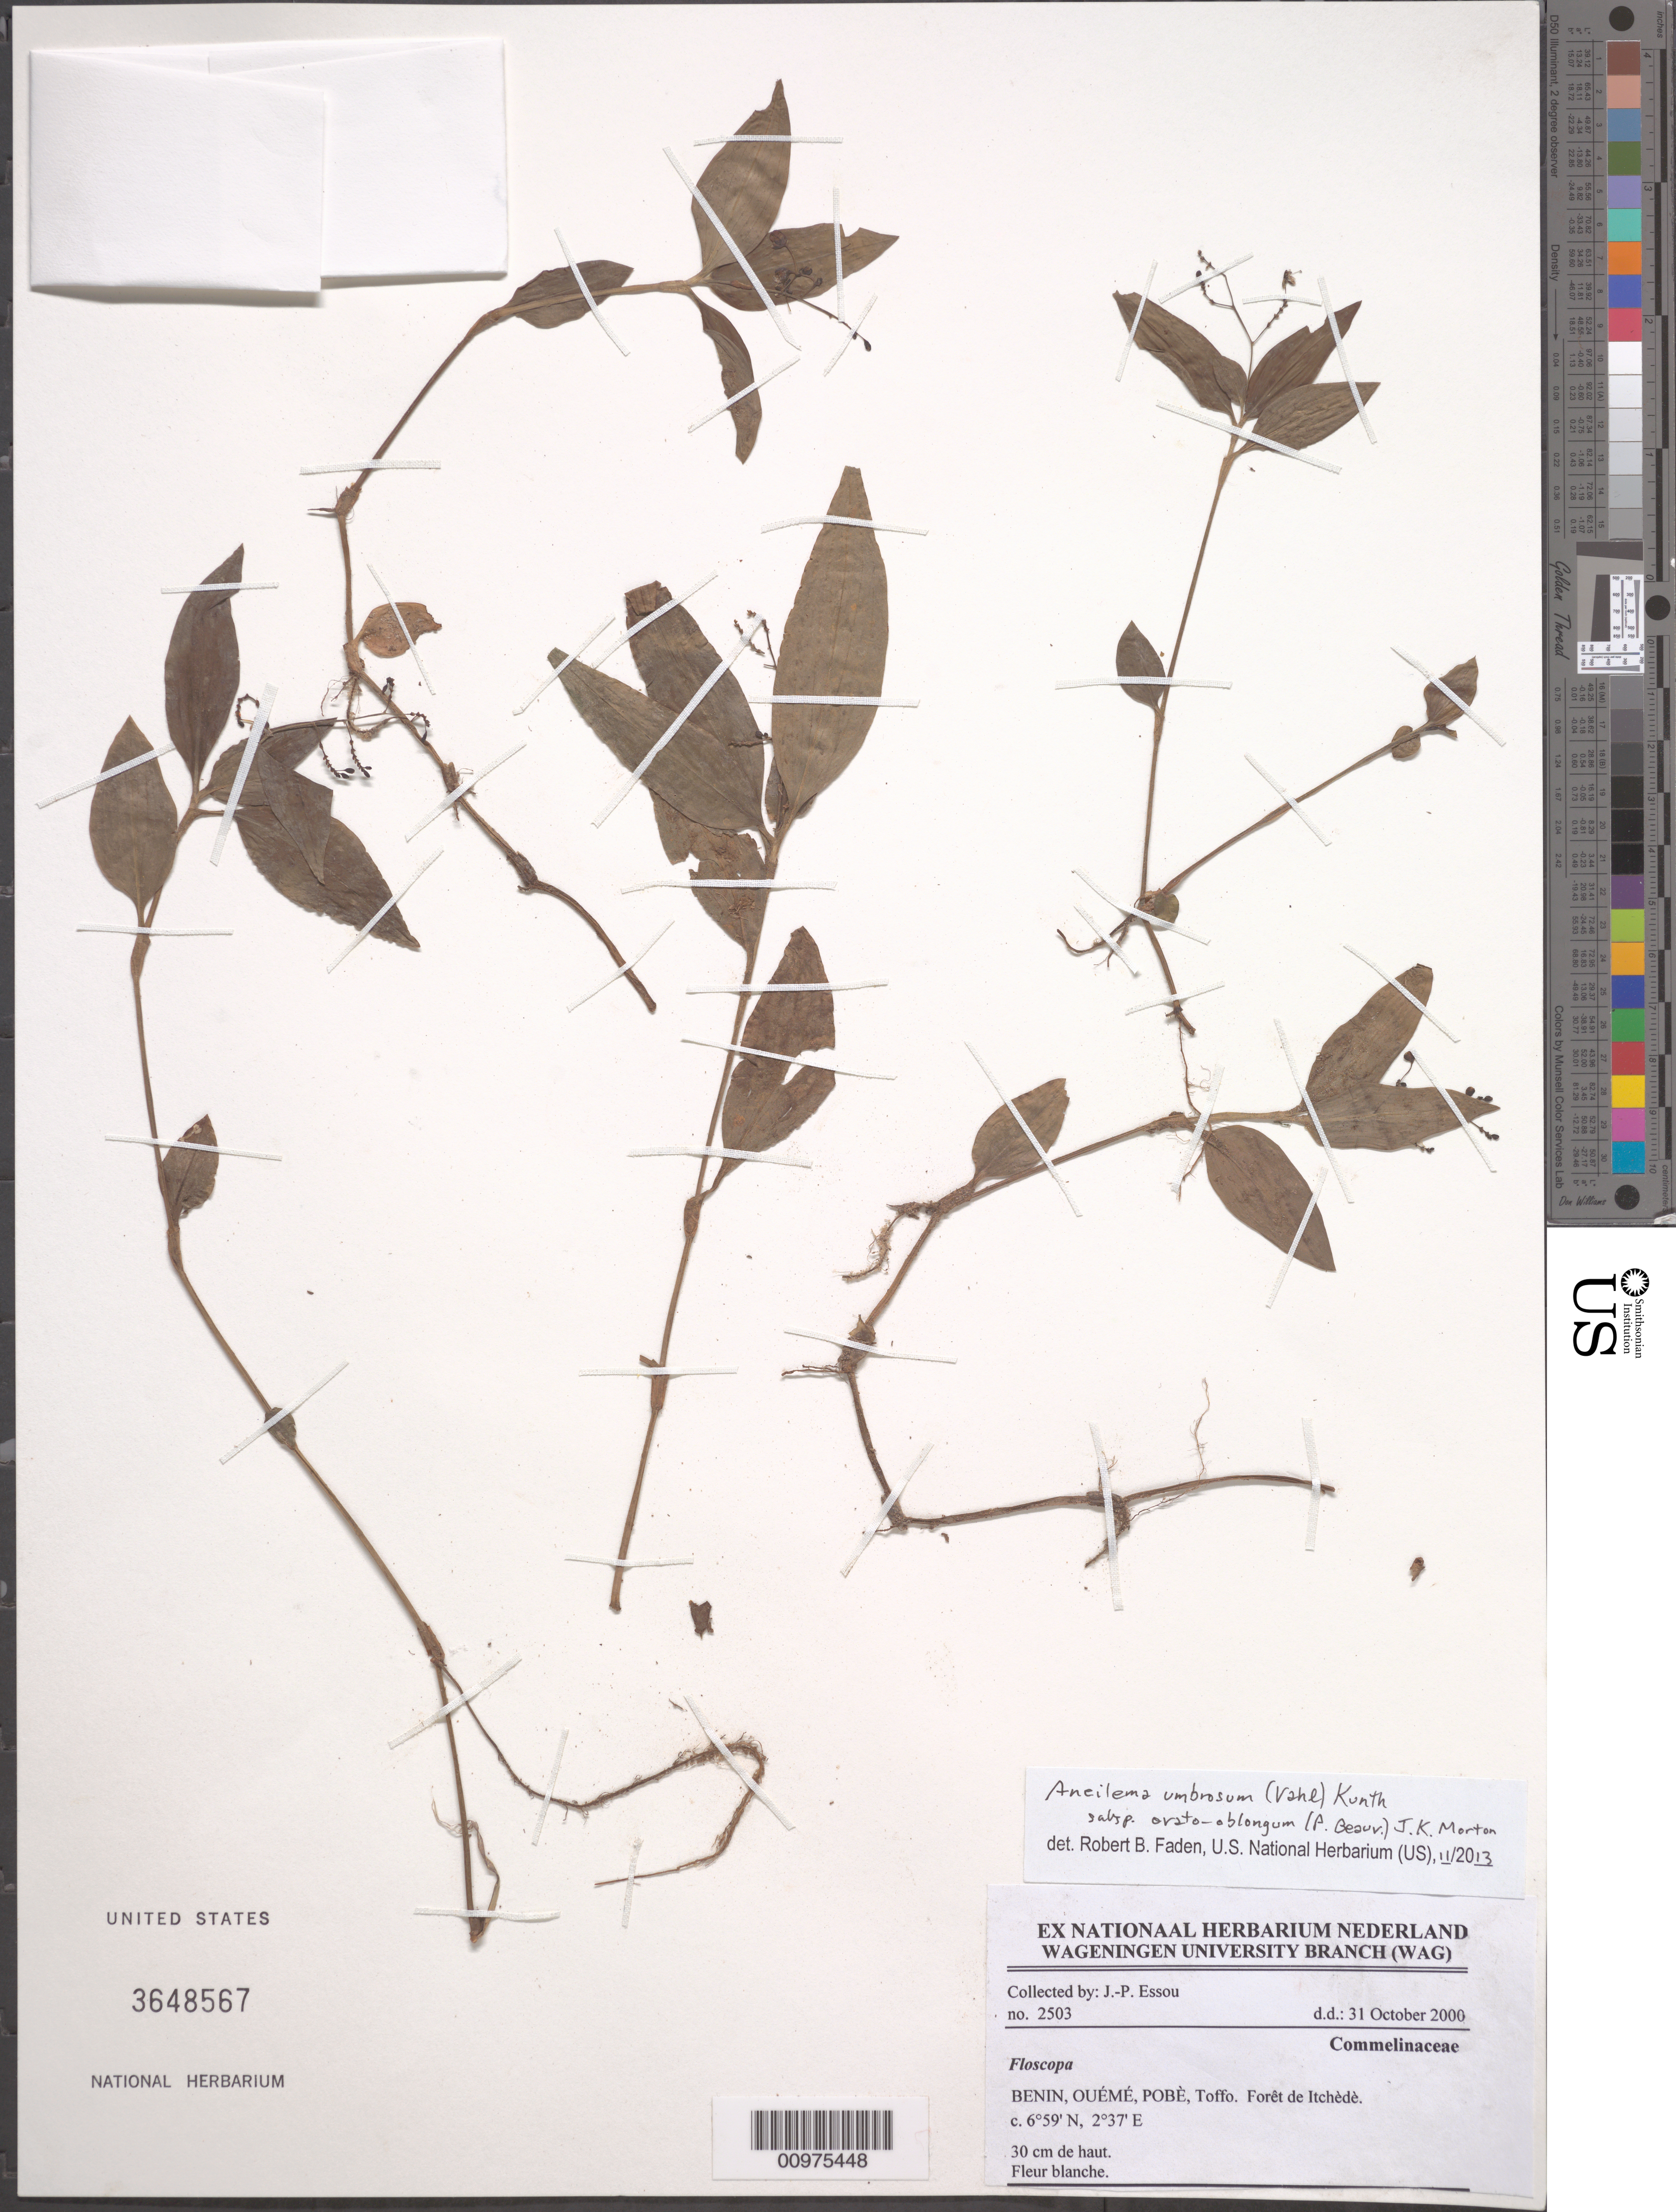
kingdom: Plantae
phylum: Tracheophyta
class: Liliopsida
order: Commelinales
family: Commelinaceae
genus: Aneilema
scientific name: Aneilema umbrosum subsp. ovato-oblongum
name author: (P. Beauv.) J.K. Morton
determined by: Faden, Robert B., (US), Smithsonian Institution - National Museum of Natural History (UNITED STATES)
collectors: J. Essou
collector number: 2503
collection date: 2000-10-31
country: Benin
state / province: Oueme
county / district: Pobe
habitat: Forêt de Itchèdè.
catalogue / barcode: US 3648567